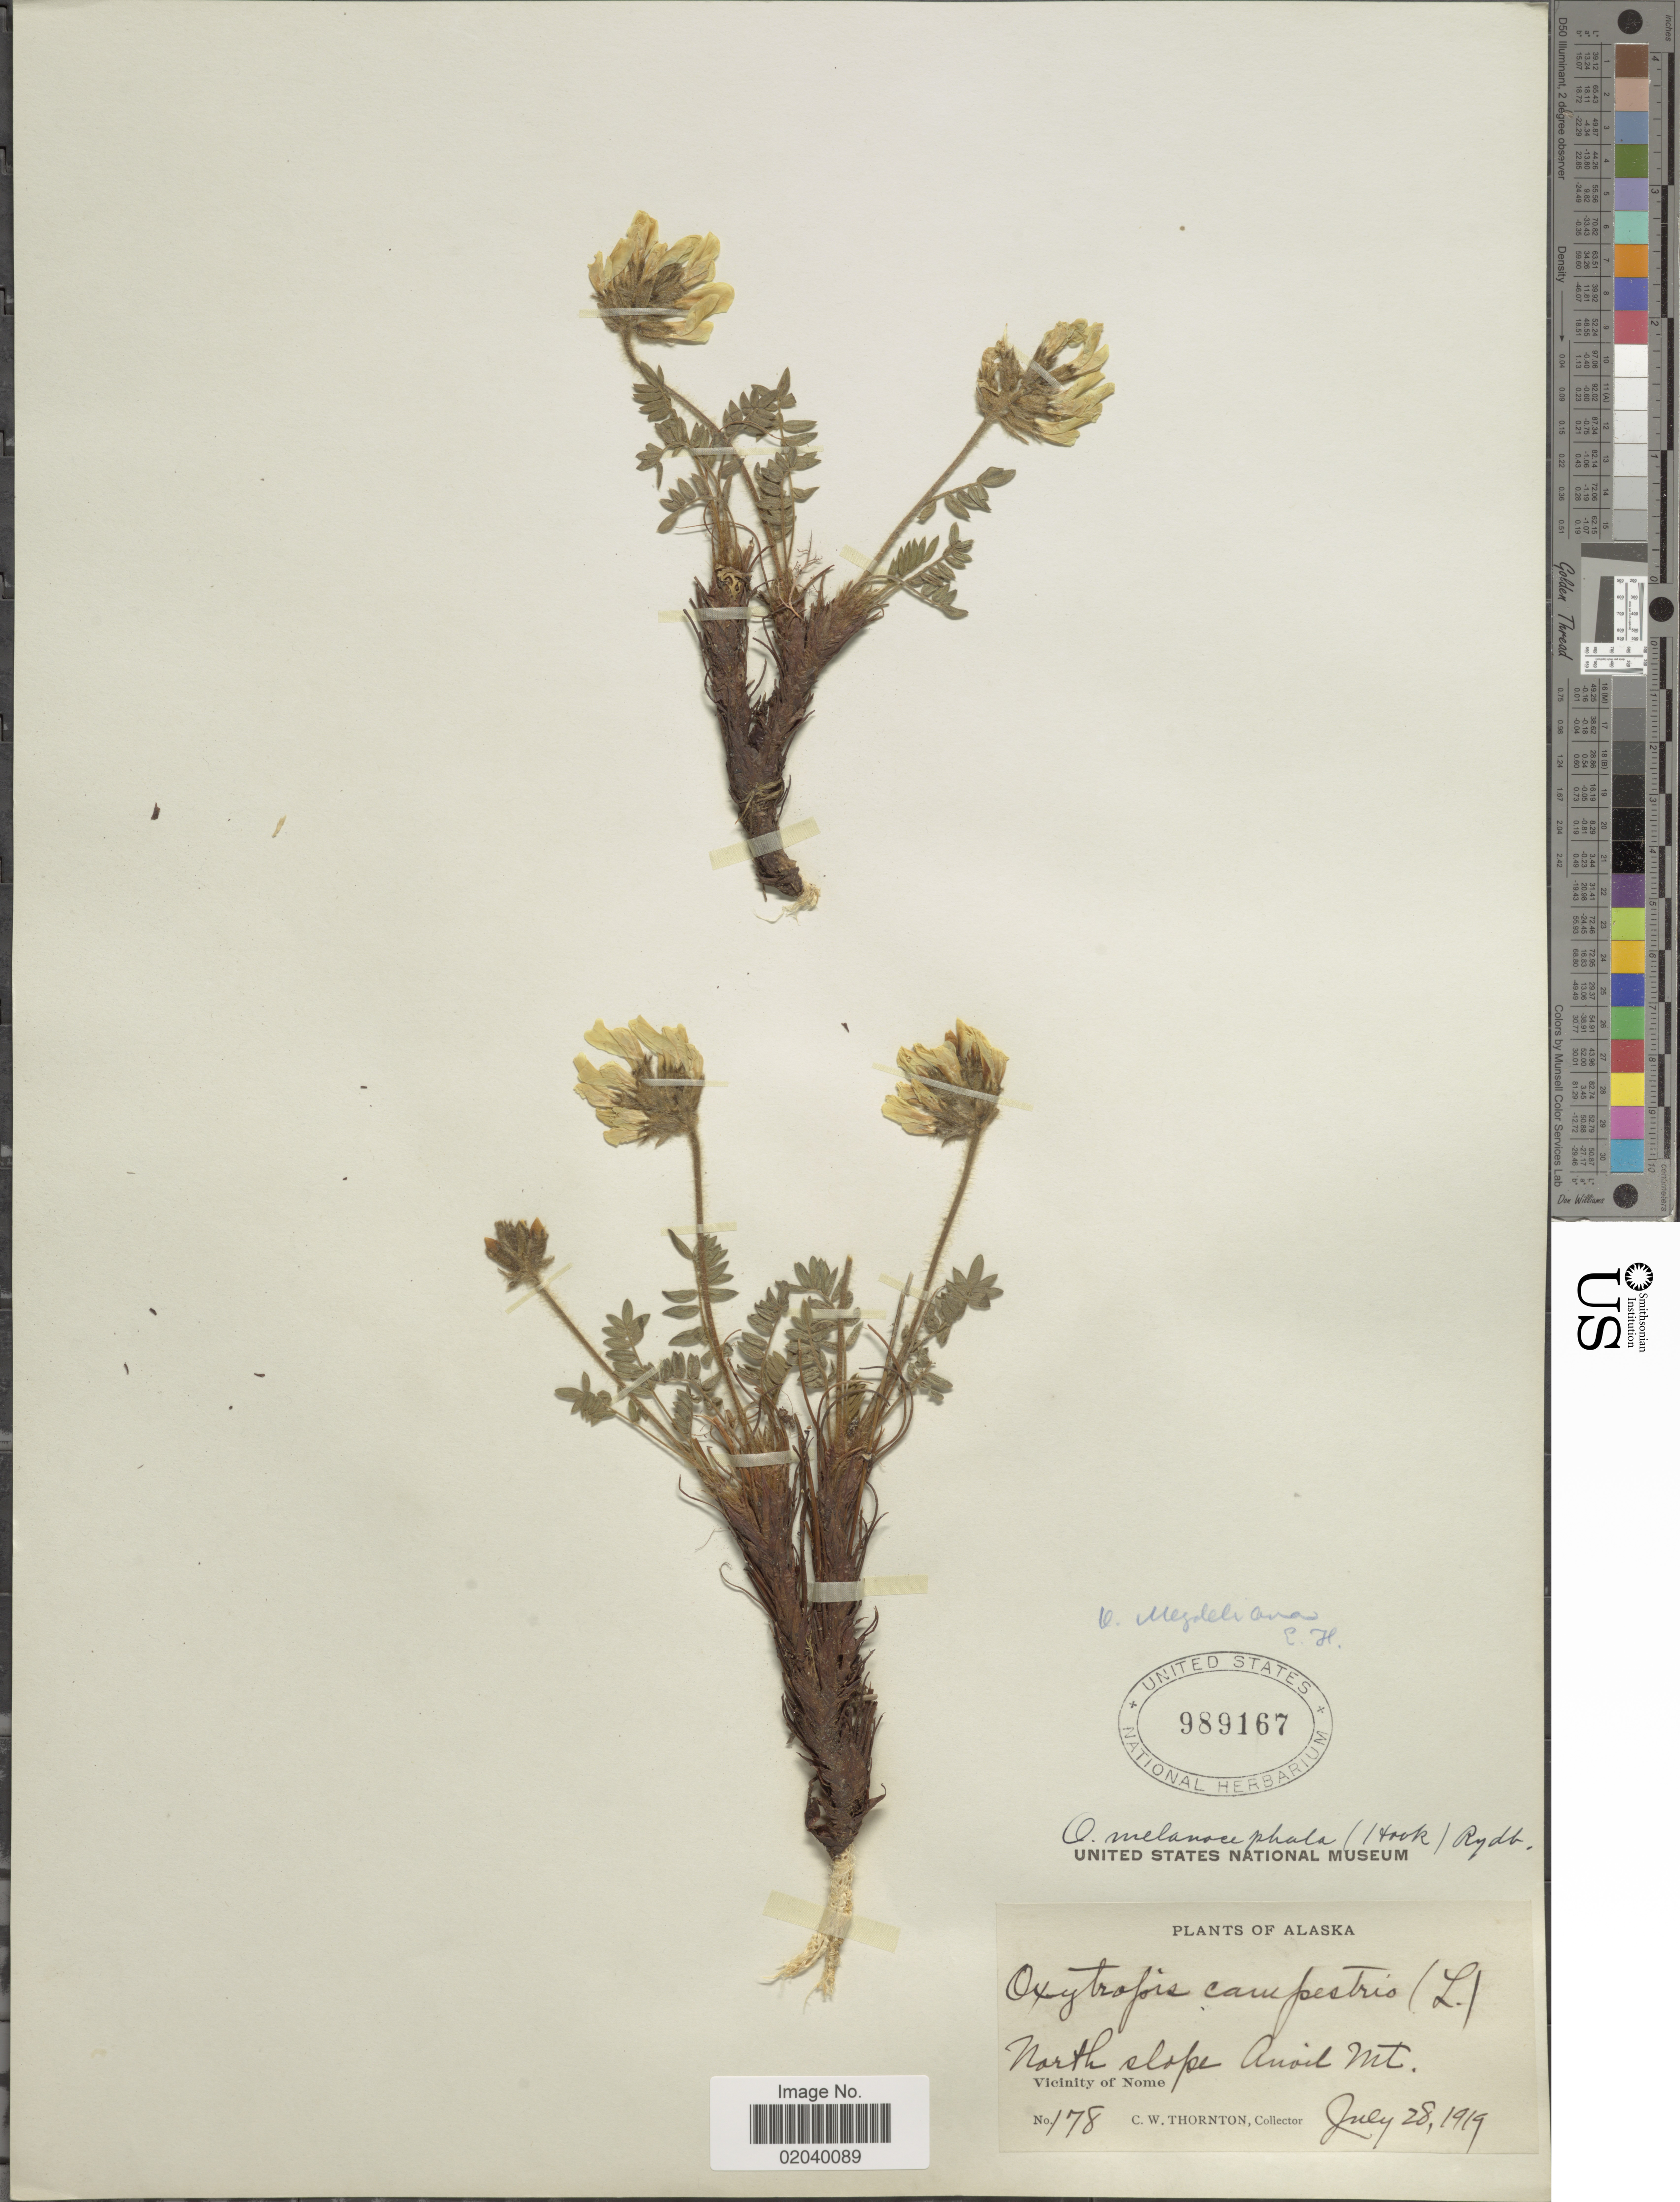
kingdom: Plantae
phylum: Tracheophyta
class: Magnoliopsida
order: Fabales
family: Fabaceae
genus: Oxytropis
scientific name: Oxytropis maydelliana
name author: Trautv.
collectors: C. Thornton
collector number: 178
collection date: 1919-07-28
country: United States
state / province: Alaska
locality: North slope Anvil Mt., Vicinity of Nome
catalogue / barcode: US 989167